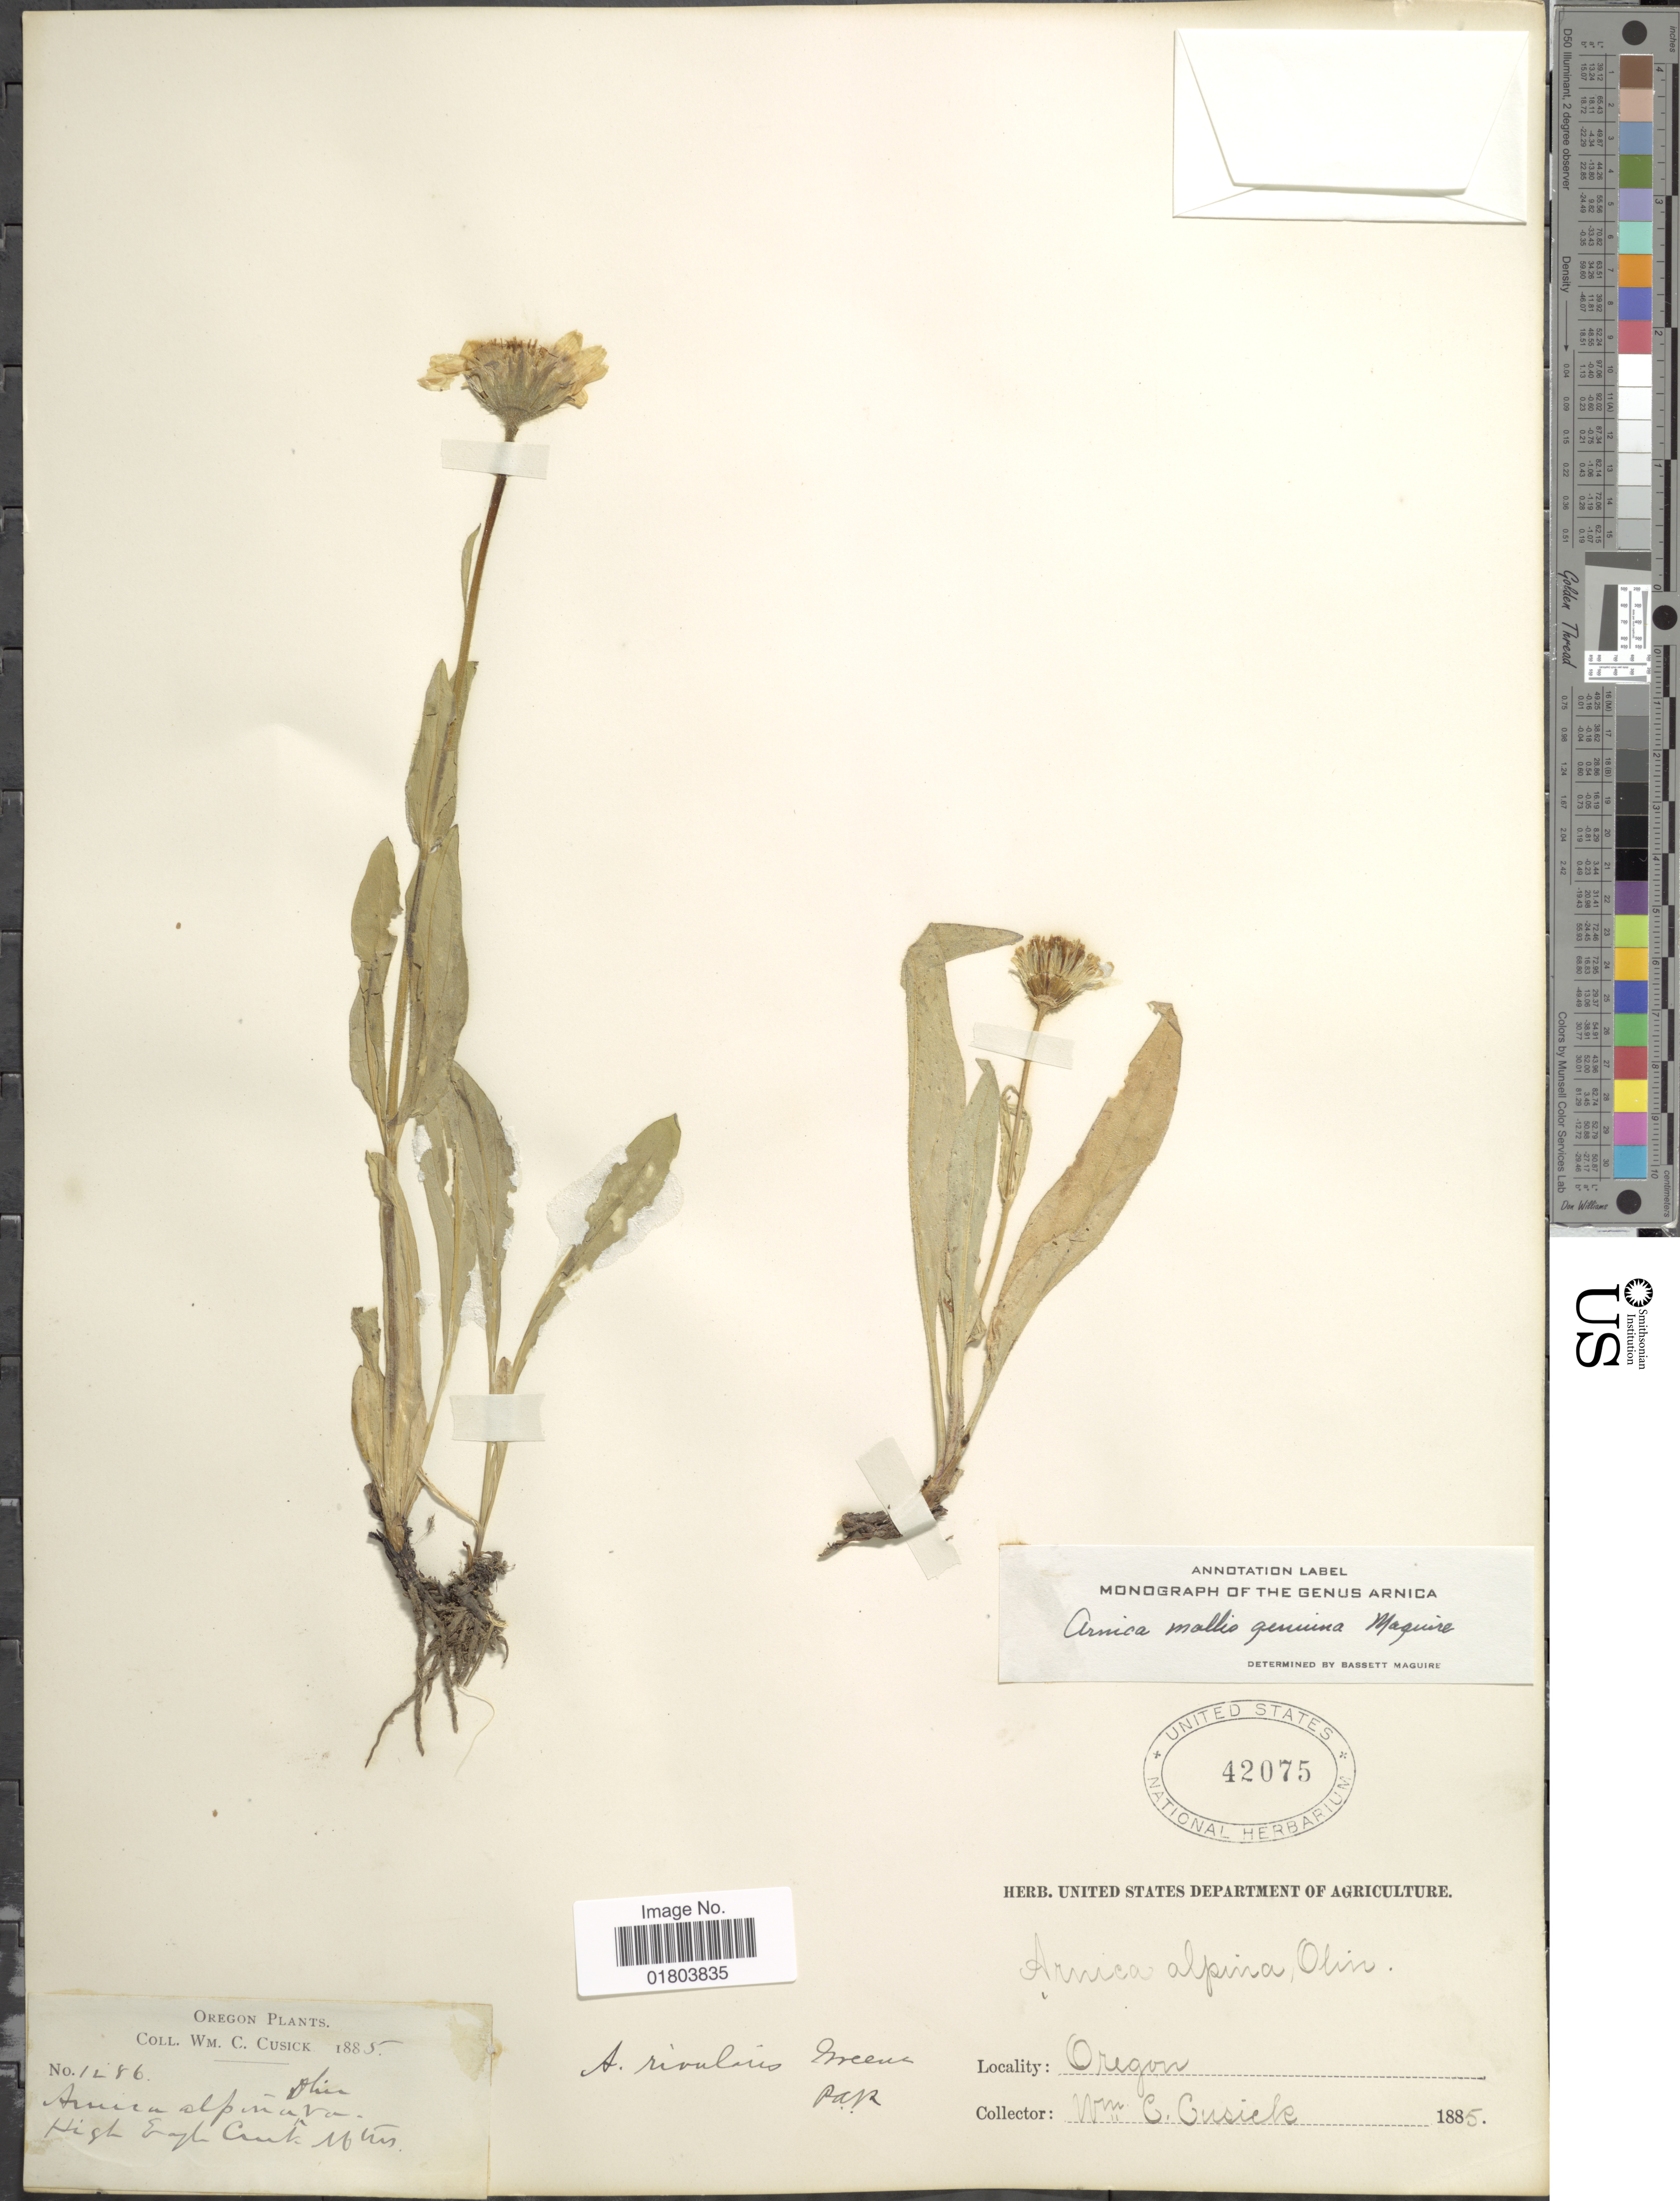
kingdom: Plantae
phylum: Tracheophyta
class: Magnoliopsida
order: Asterales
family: Asteraceae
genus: Arnica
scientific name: Arnica mollis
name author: Hook.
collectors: W. C. Cusick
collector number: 1286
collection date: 1885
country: United States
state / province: Oregon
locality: High Eagle Creek Mtns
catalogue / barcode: US 42075